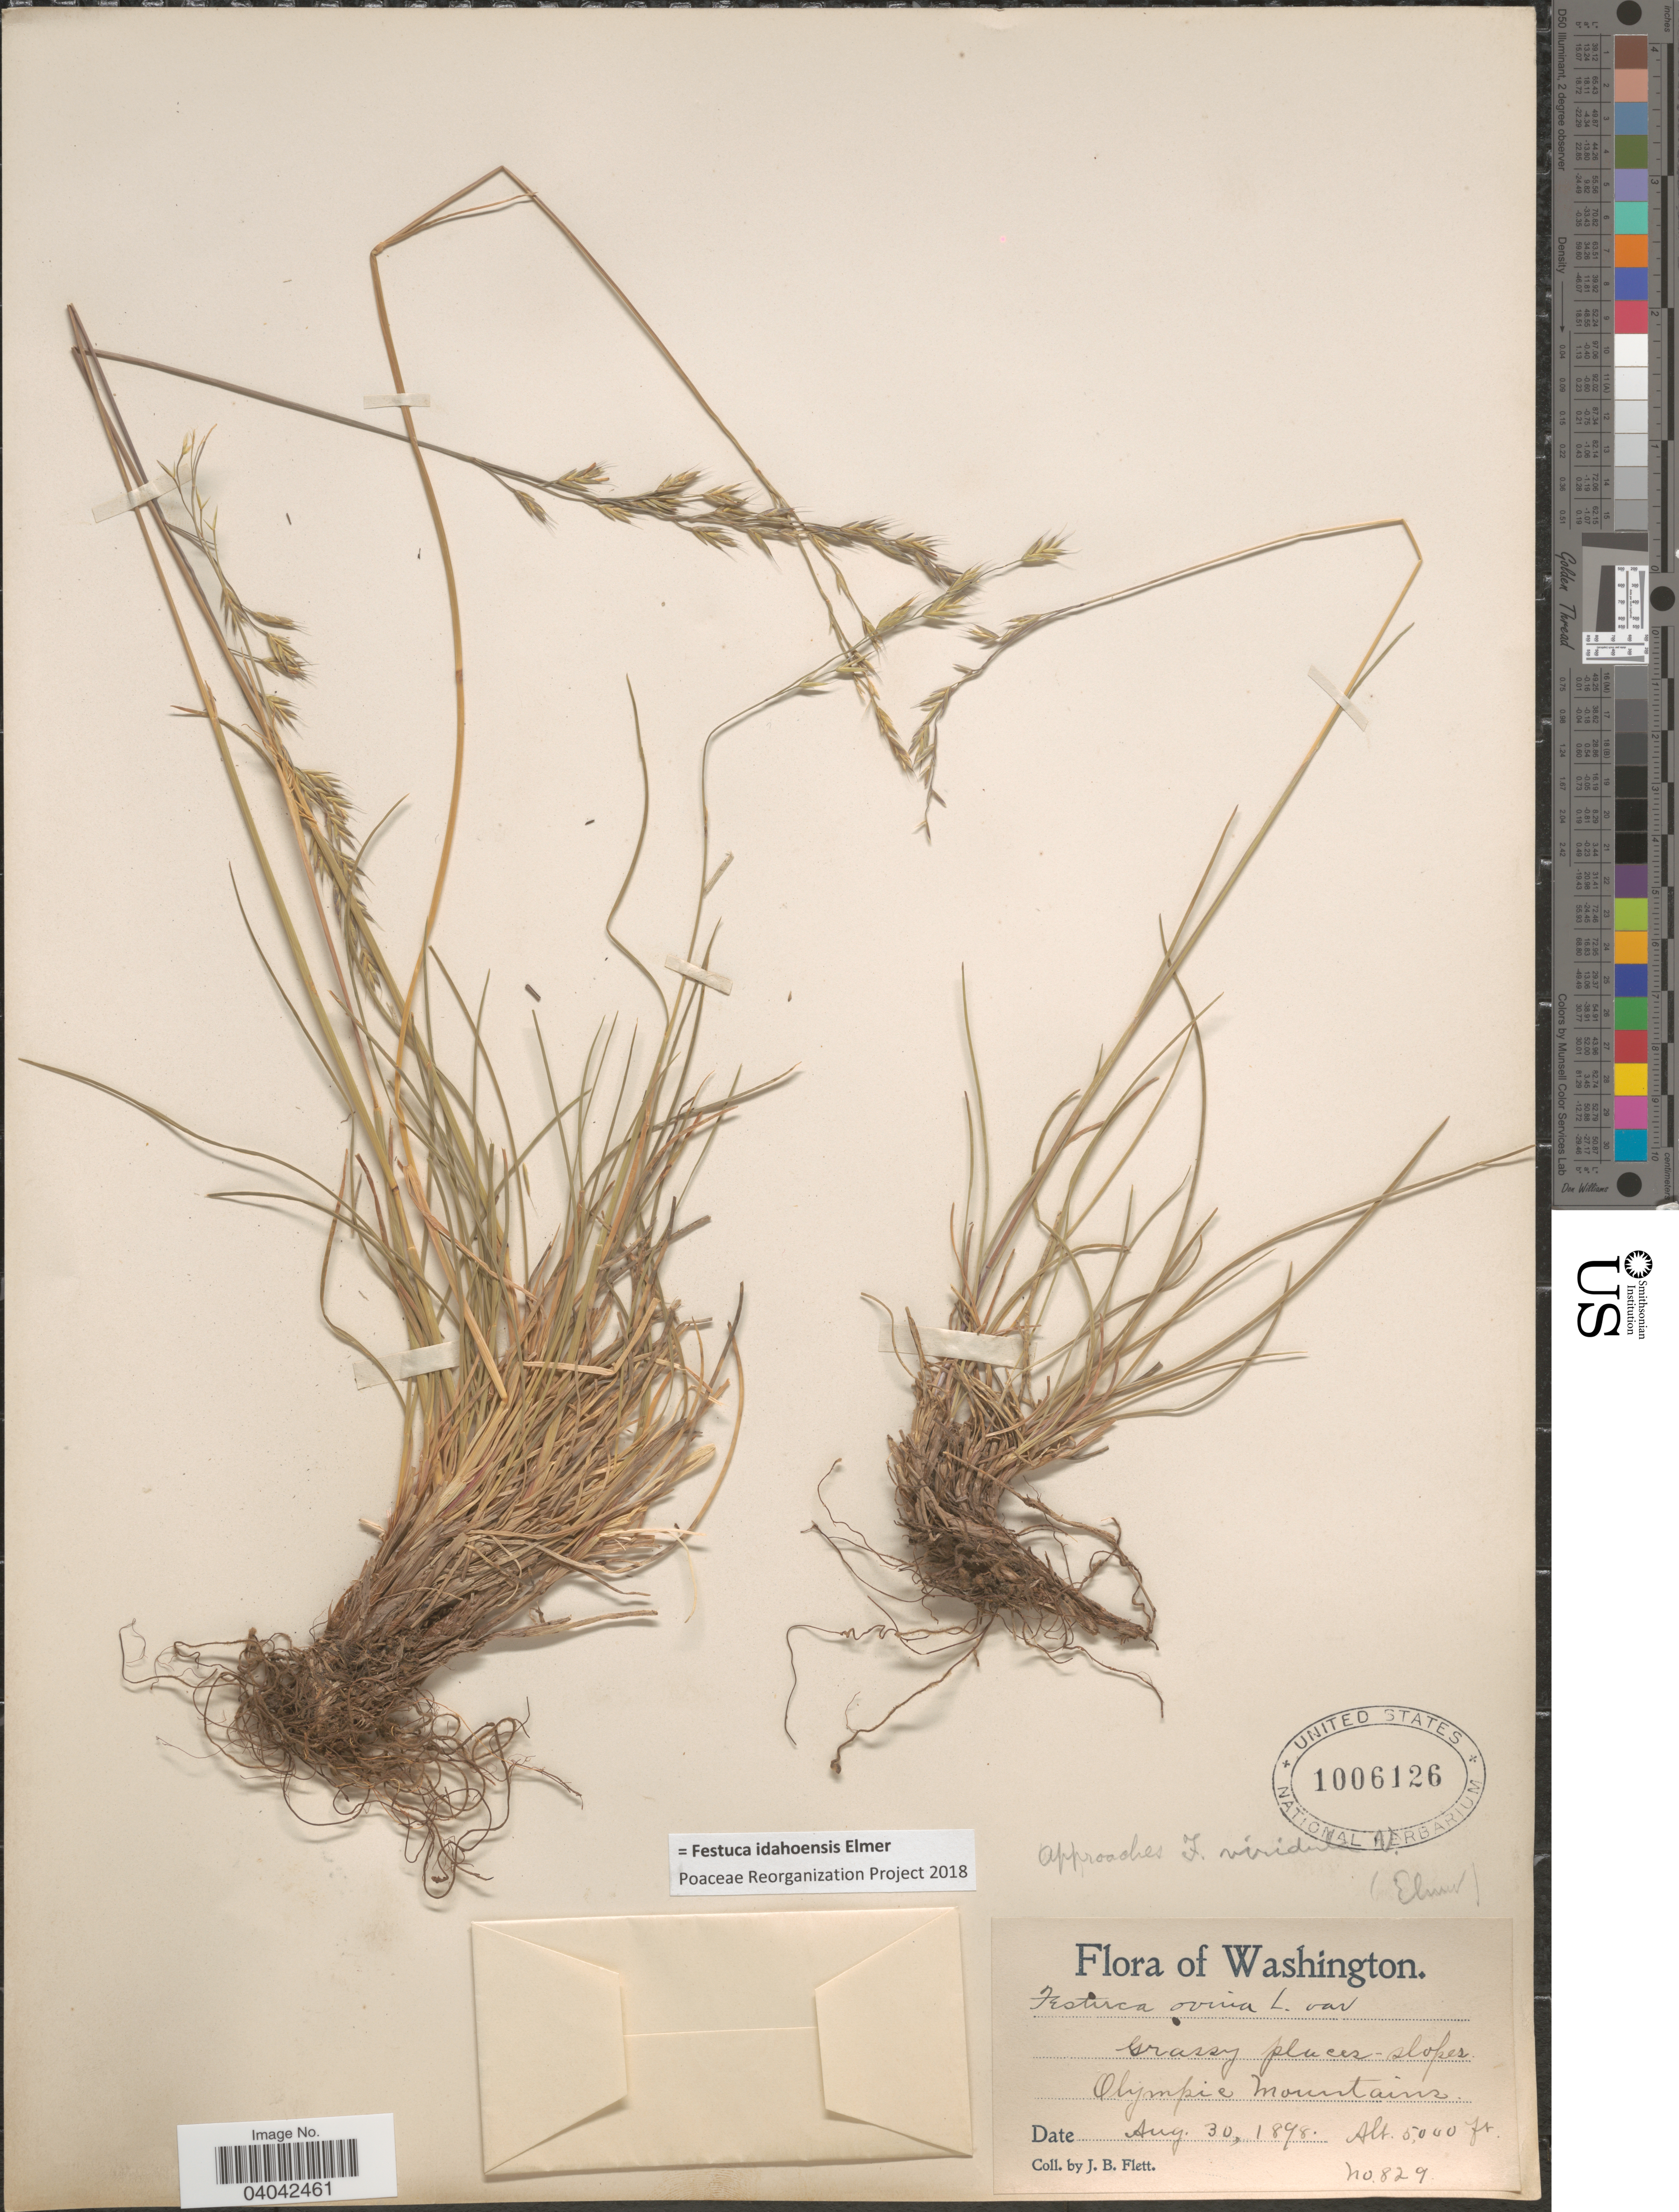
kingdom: Plantae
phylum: Tracheophyta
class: Liliopsida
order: Poales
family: Poaceae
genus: Festuca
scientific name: Festuca idahoensis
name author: Elmer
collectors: J. Flett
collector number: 829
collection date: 1898-08-30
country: United States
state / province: Washington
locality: Olympic Mountains.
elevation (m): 1524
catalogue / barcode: US 1006126